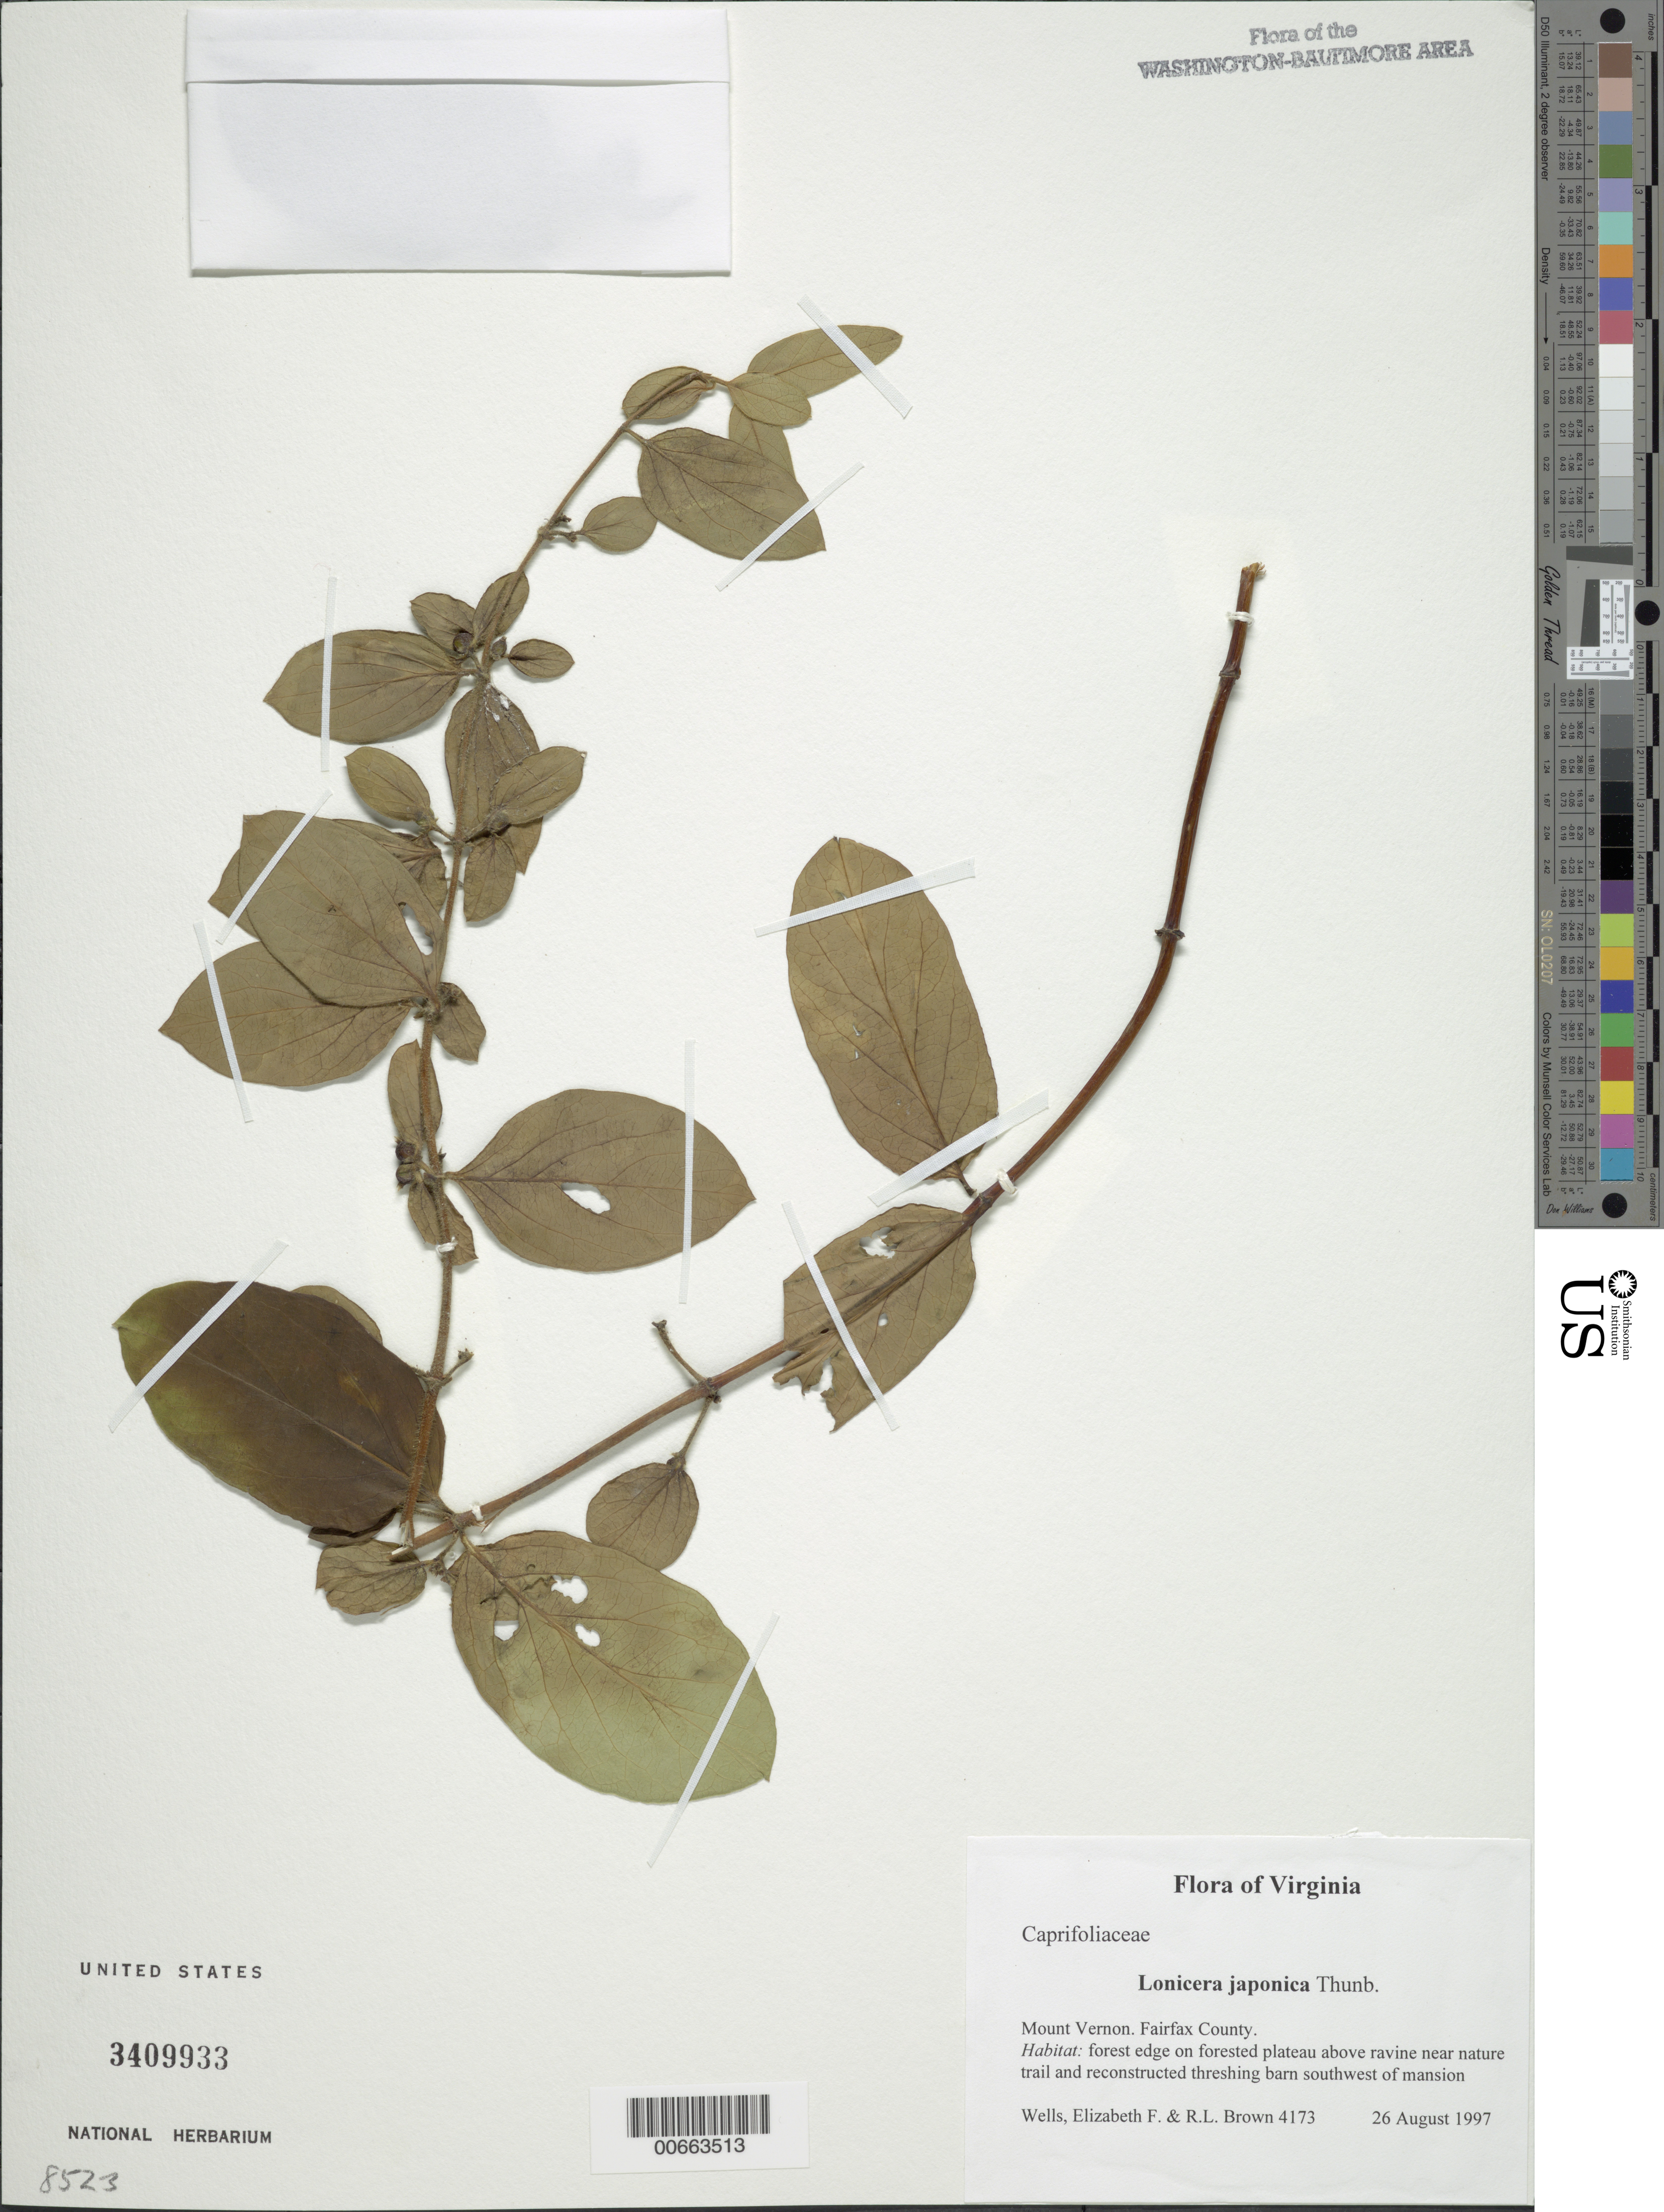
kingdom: Plantae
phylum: Tracheophyta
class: Magnoliopsida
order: Dipsacales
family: Caprifoliaceae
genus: Lonicera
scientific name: Lonicera japonica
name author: Thunb.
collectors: E. F. Wells & R. L. Brown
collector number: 4173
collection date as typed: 26 Aug 1997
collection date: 1997-08-26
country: United States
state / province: Virginia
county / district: Fairfax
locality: Mount Vernon. Near nature center and recostructed threshing barn and southwest of mansion.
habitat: Forested plateau above ravine.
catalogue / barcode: US 3409933